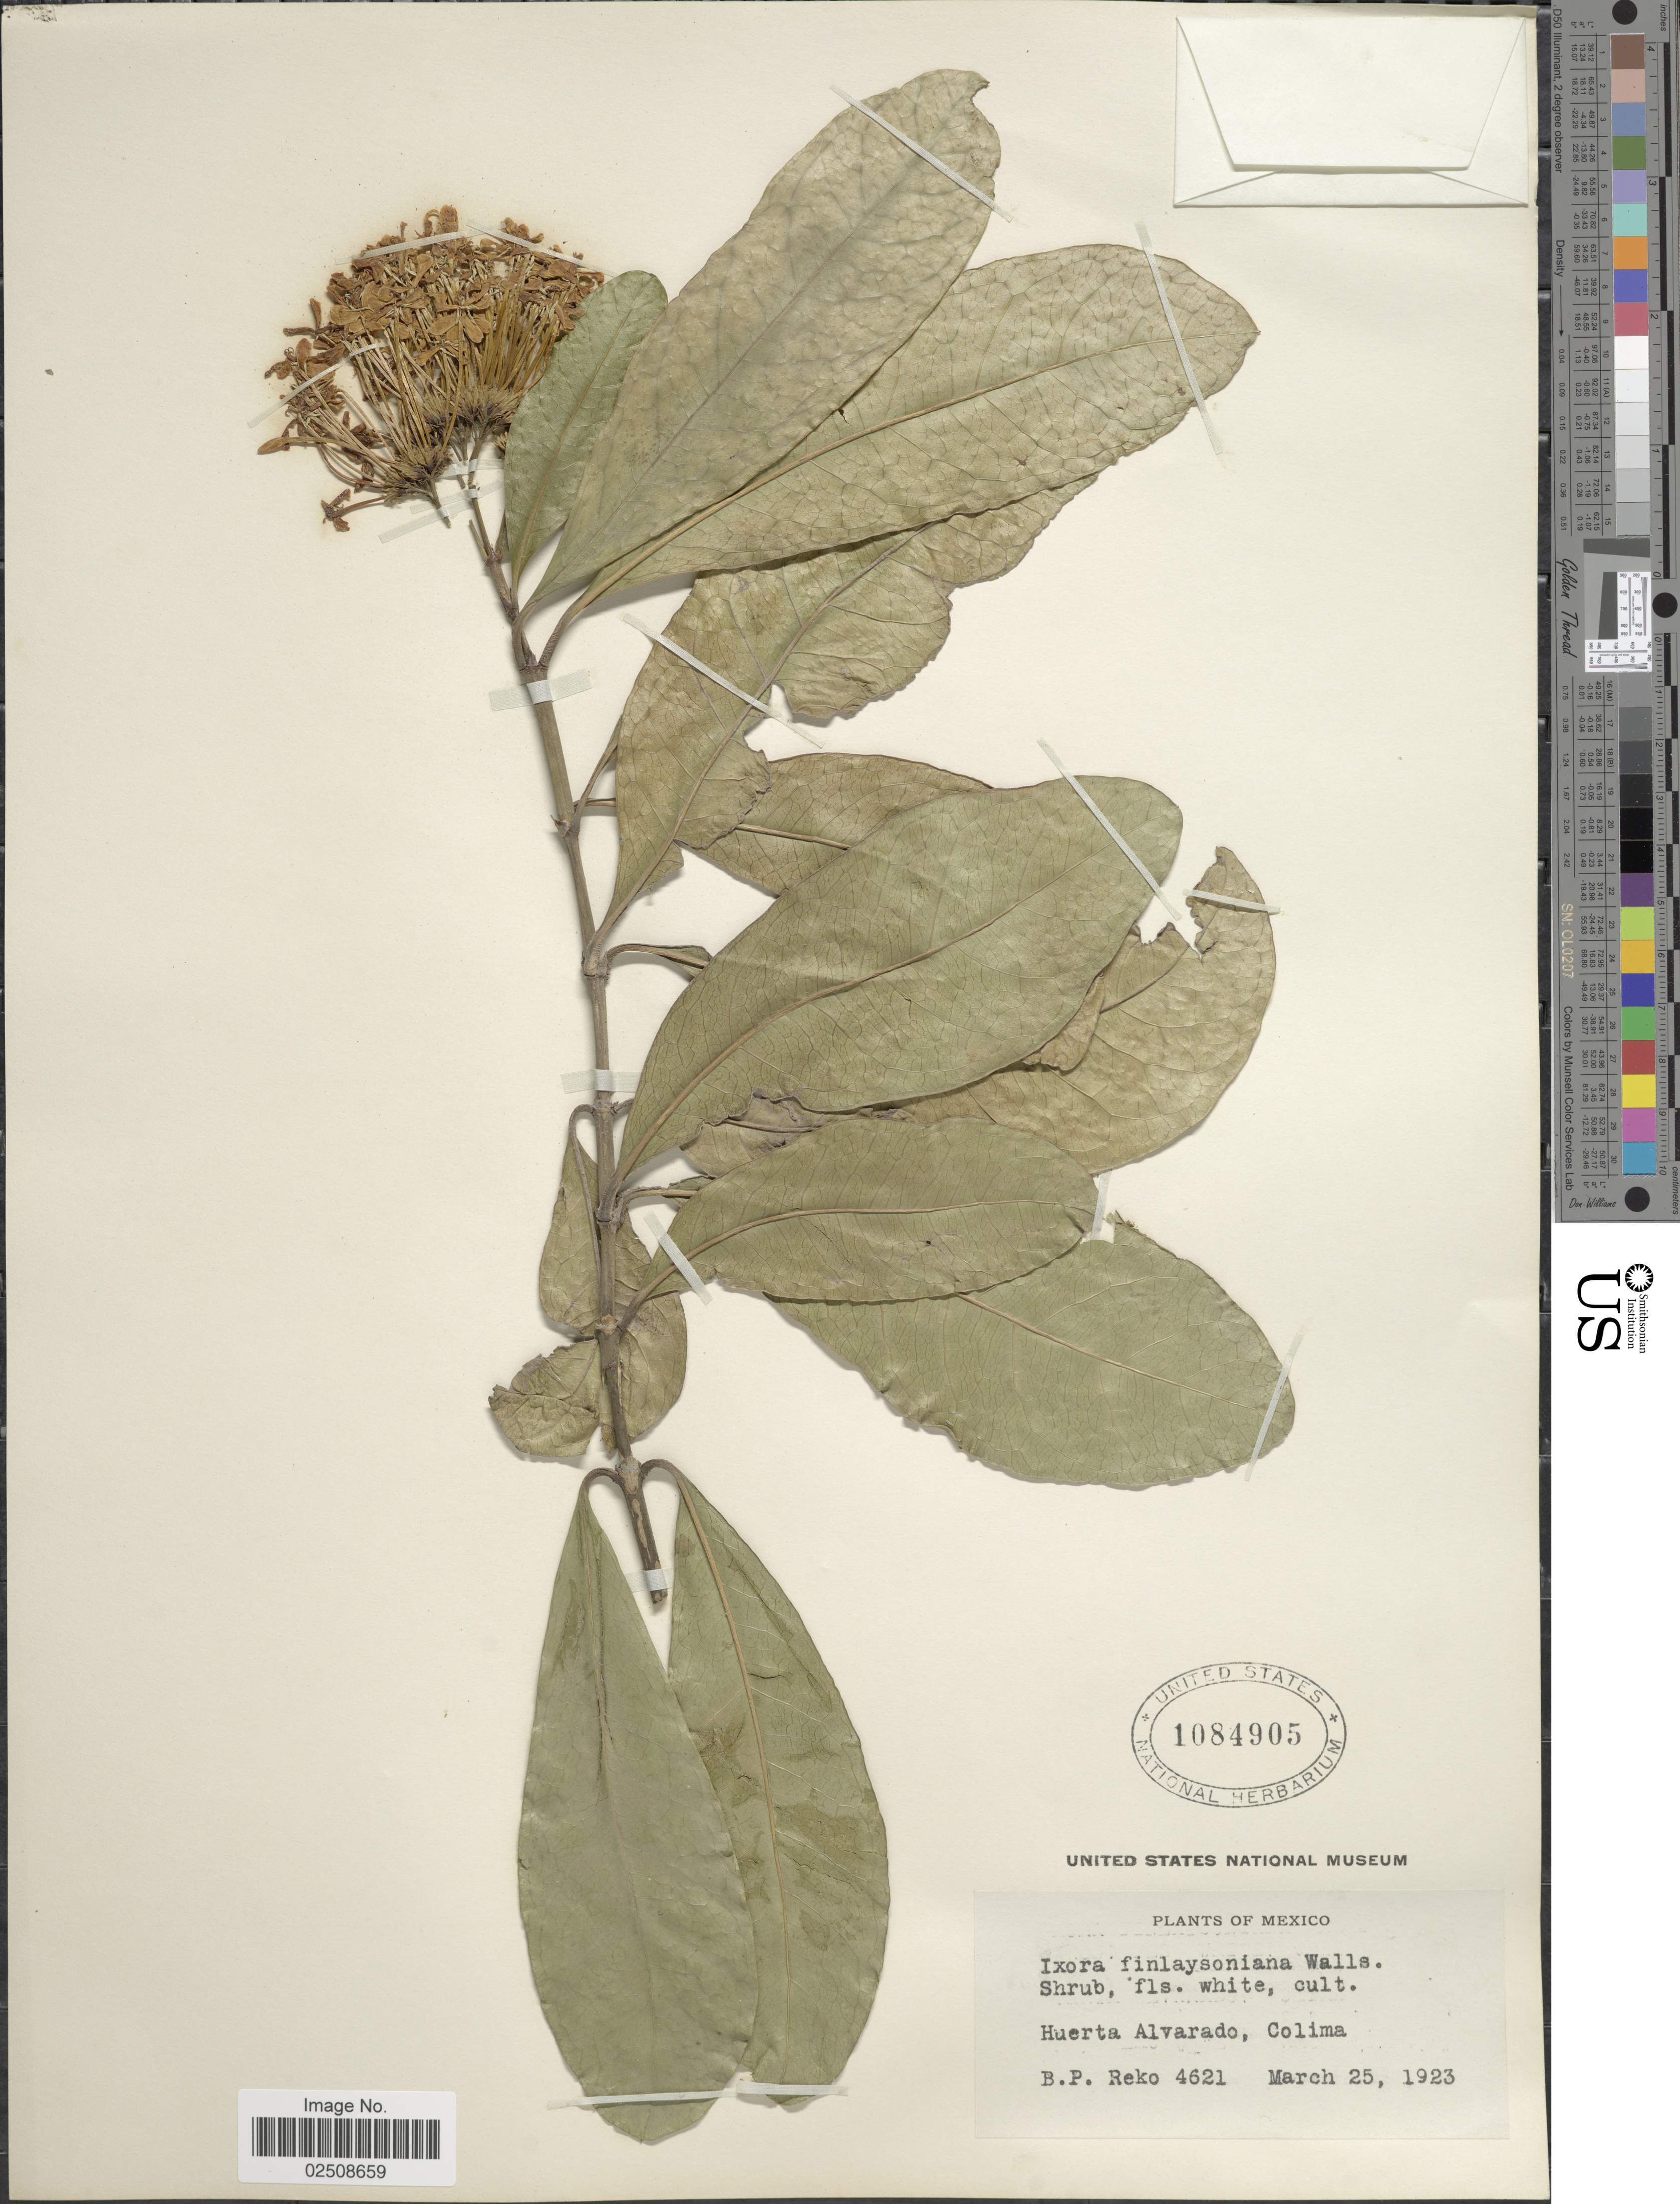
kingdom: Plantae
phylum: Tracheophyta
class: Magnoliopsida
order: Gentianales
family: Rubiaceae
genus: Ixora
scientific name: Ixora finlaysoniana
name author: Wall. ex G. Don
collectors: B. P. Reko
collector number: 4621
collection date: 1923-03-25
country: Mexico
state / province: Colima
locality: Huerta Alvarado, Colima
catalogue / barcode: US 1084905